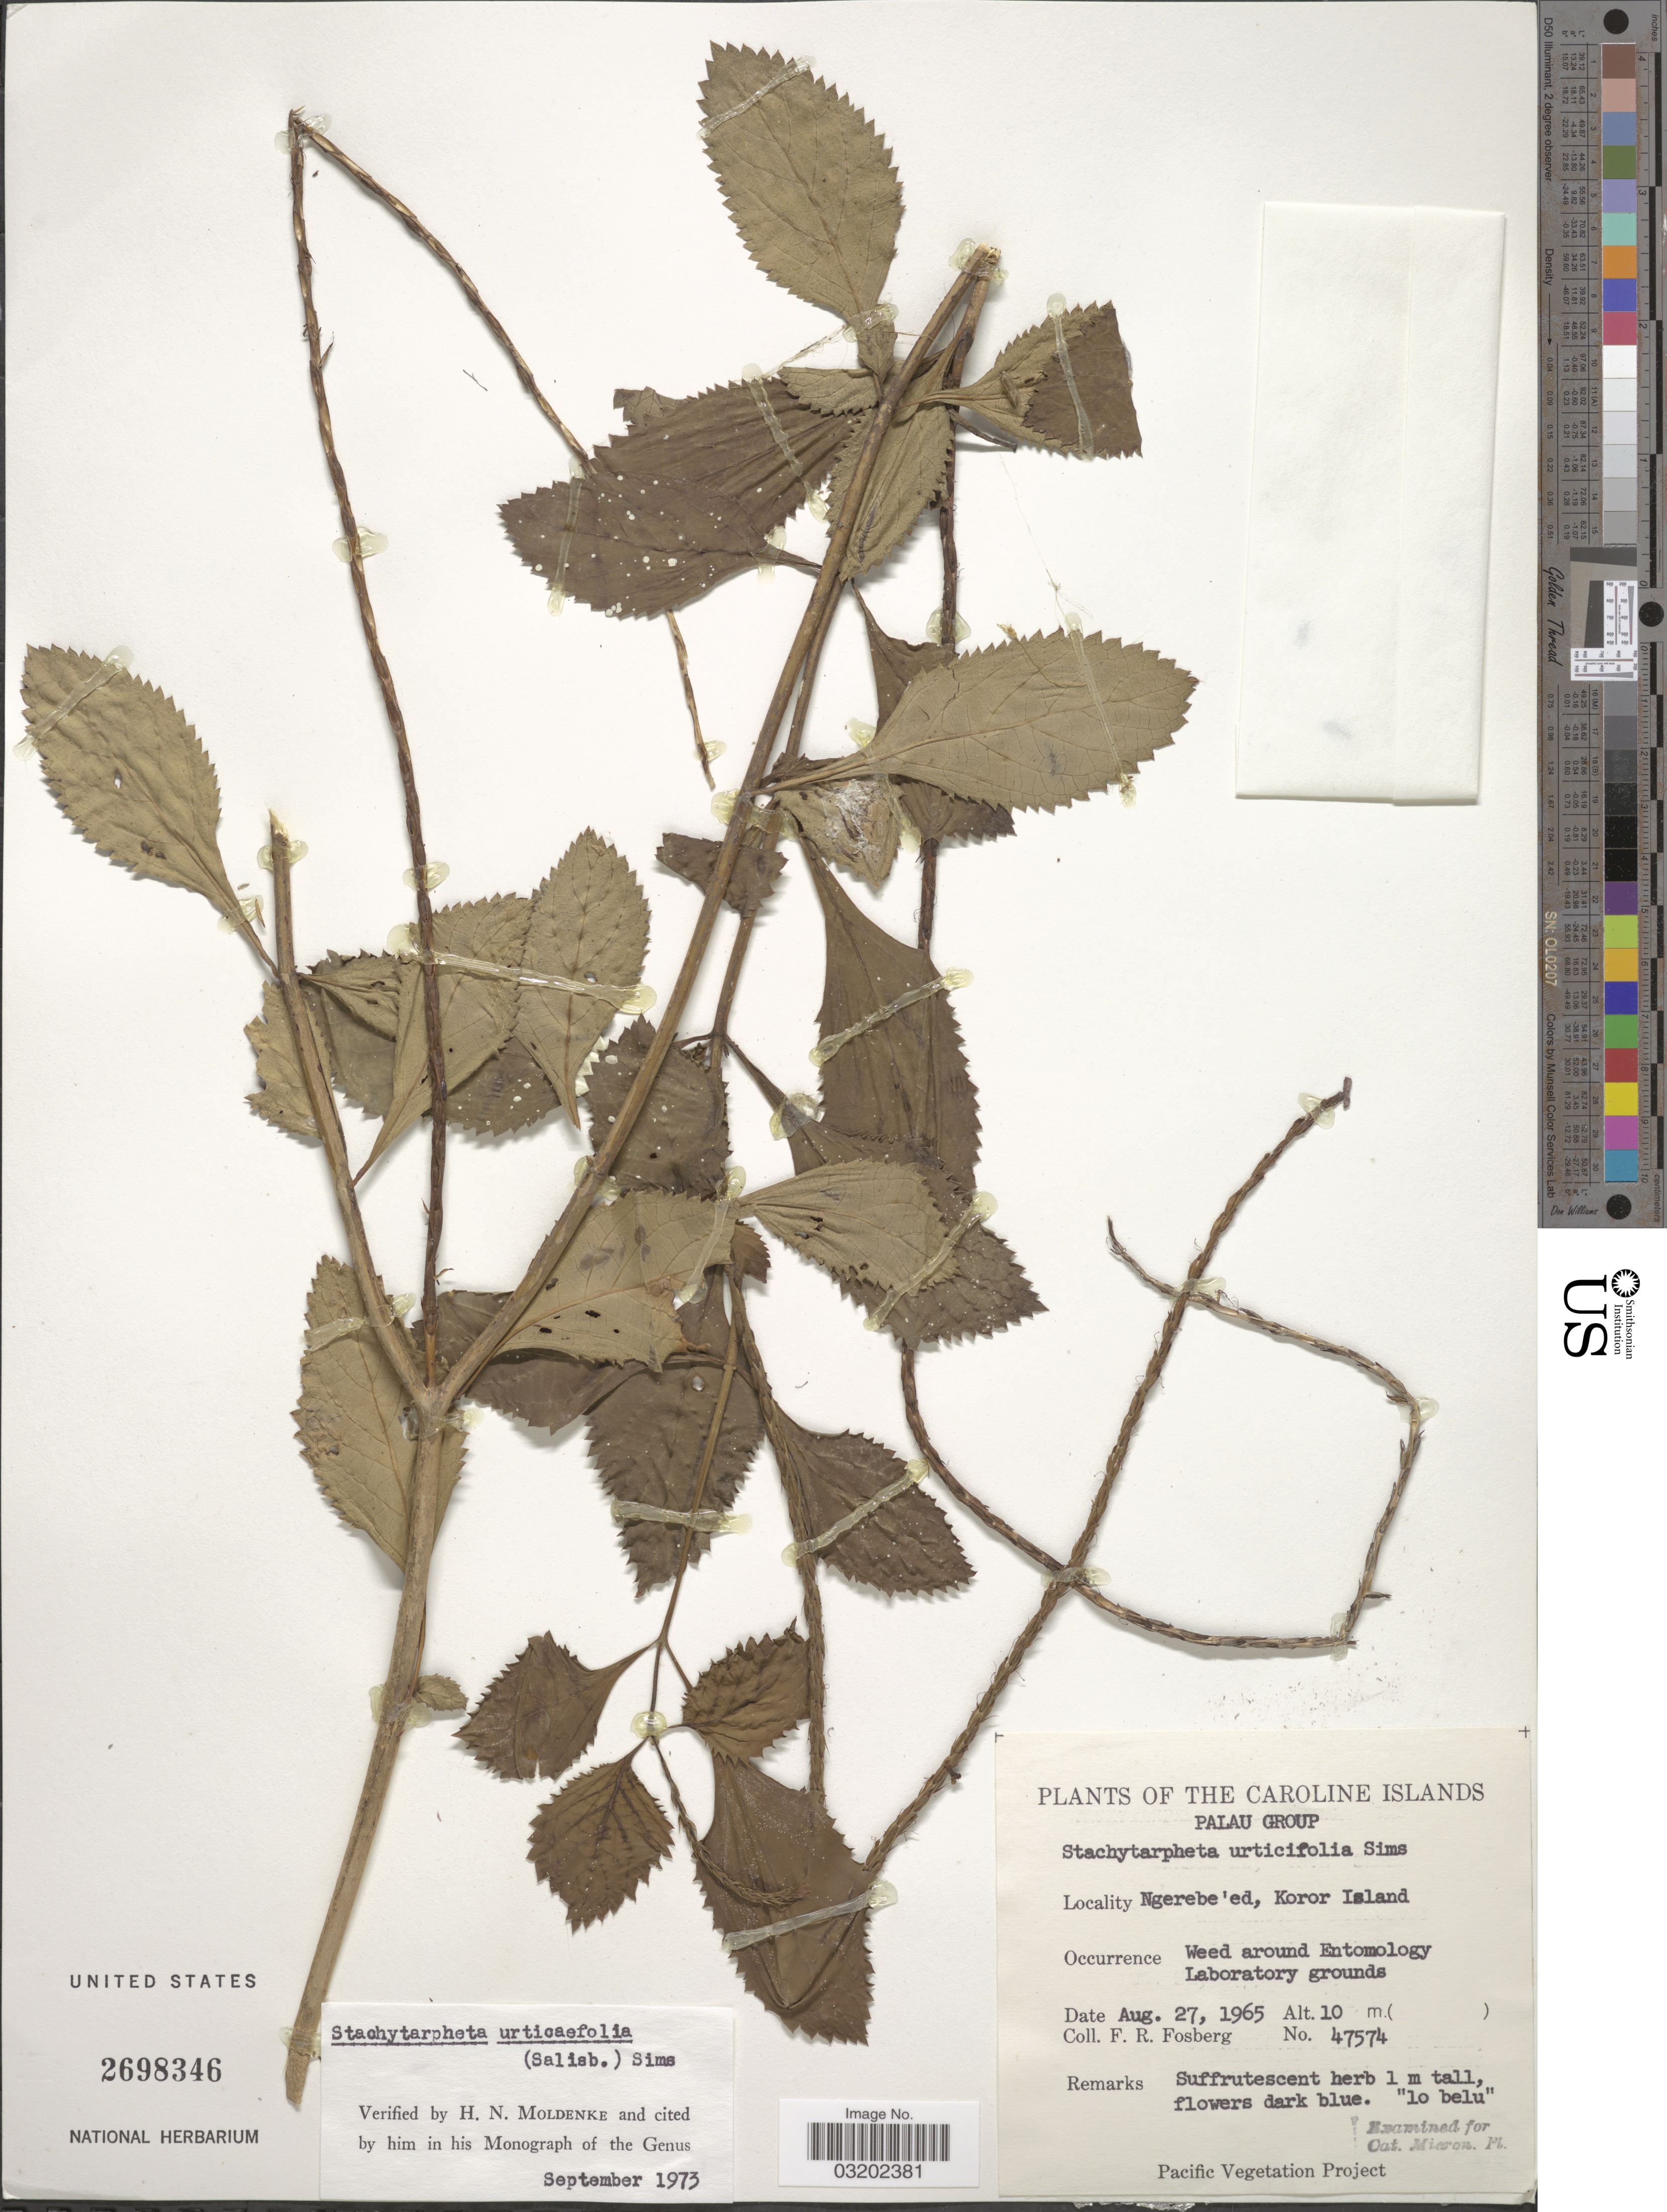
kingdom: Plantae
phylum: Tracheophyta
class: Magnoliopsida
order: Lamiales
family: Verbenaceae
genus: Stachytarpheta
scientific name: Stachytarpheta urticifolia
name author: Sims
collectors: F. R. Fosberg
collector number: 47574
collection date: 1965-08-27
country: Palau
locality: The Caroline Islands, Palau Group. Ngerebe'ed, Koror Island. Around Entomology Laboratory grounds. [unsure placement]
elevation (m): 10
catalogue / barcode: US 2698346